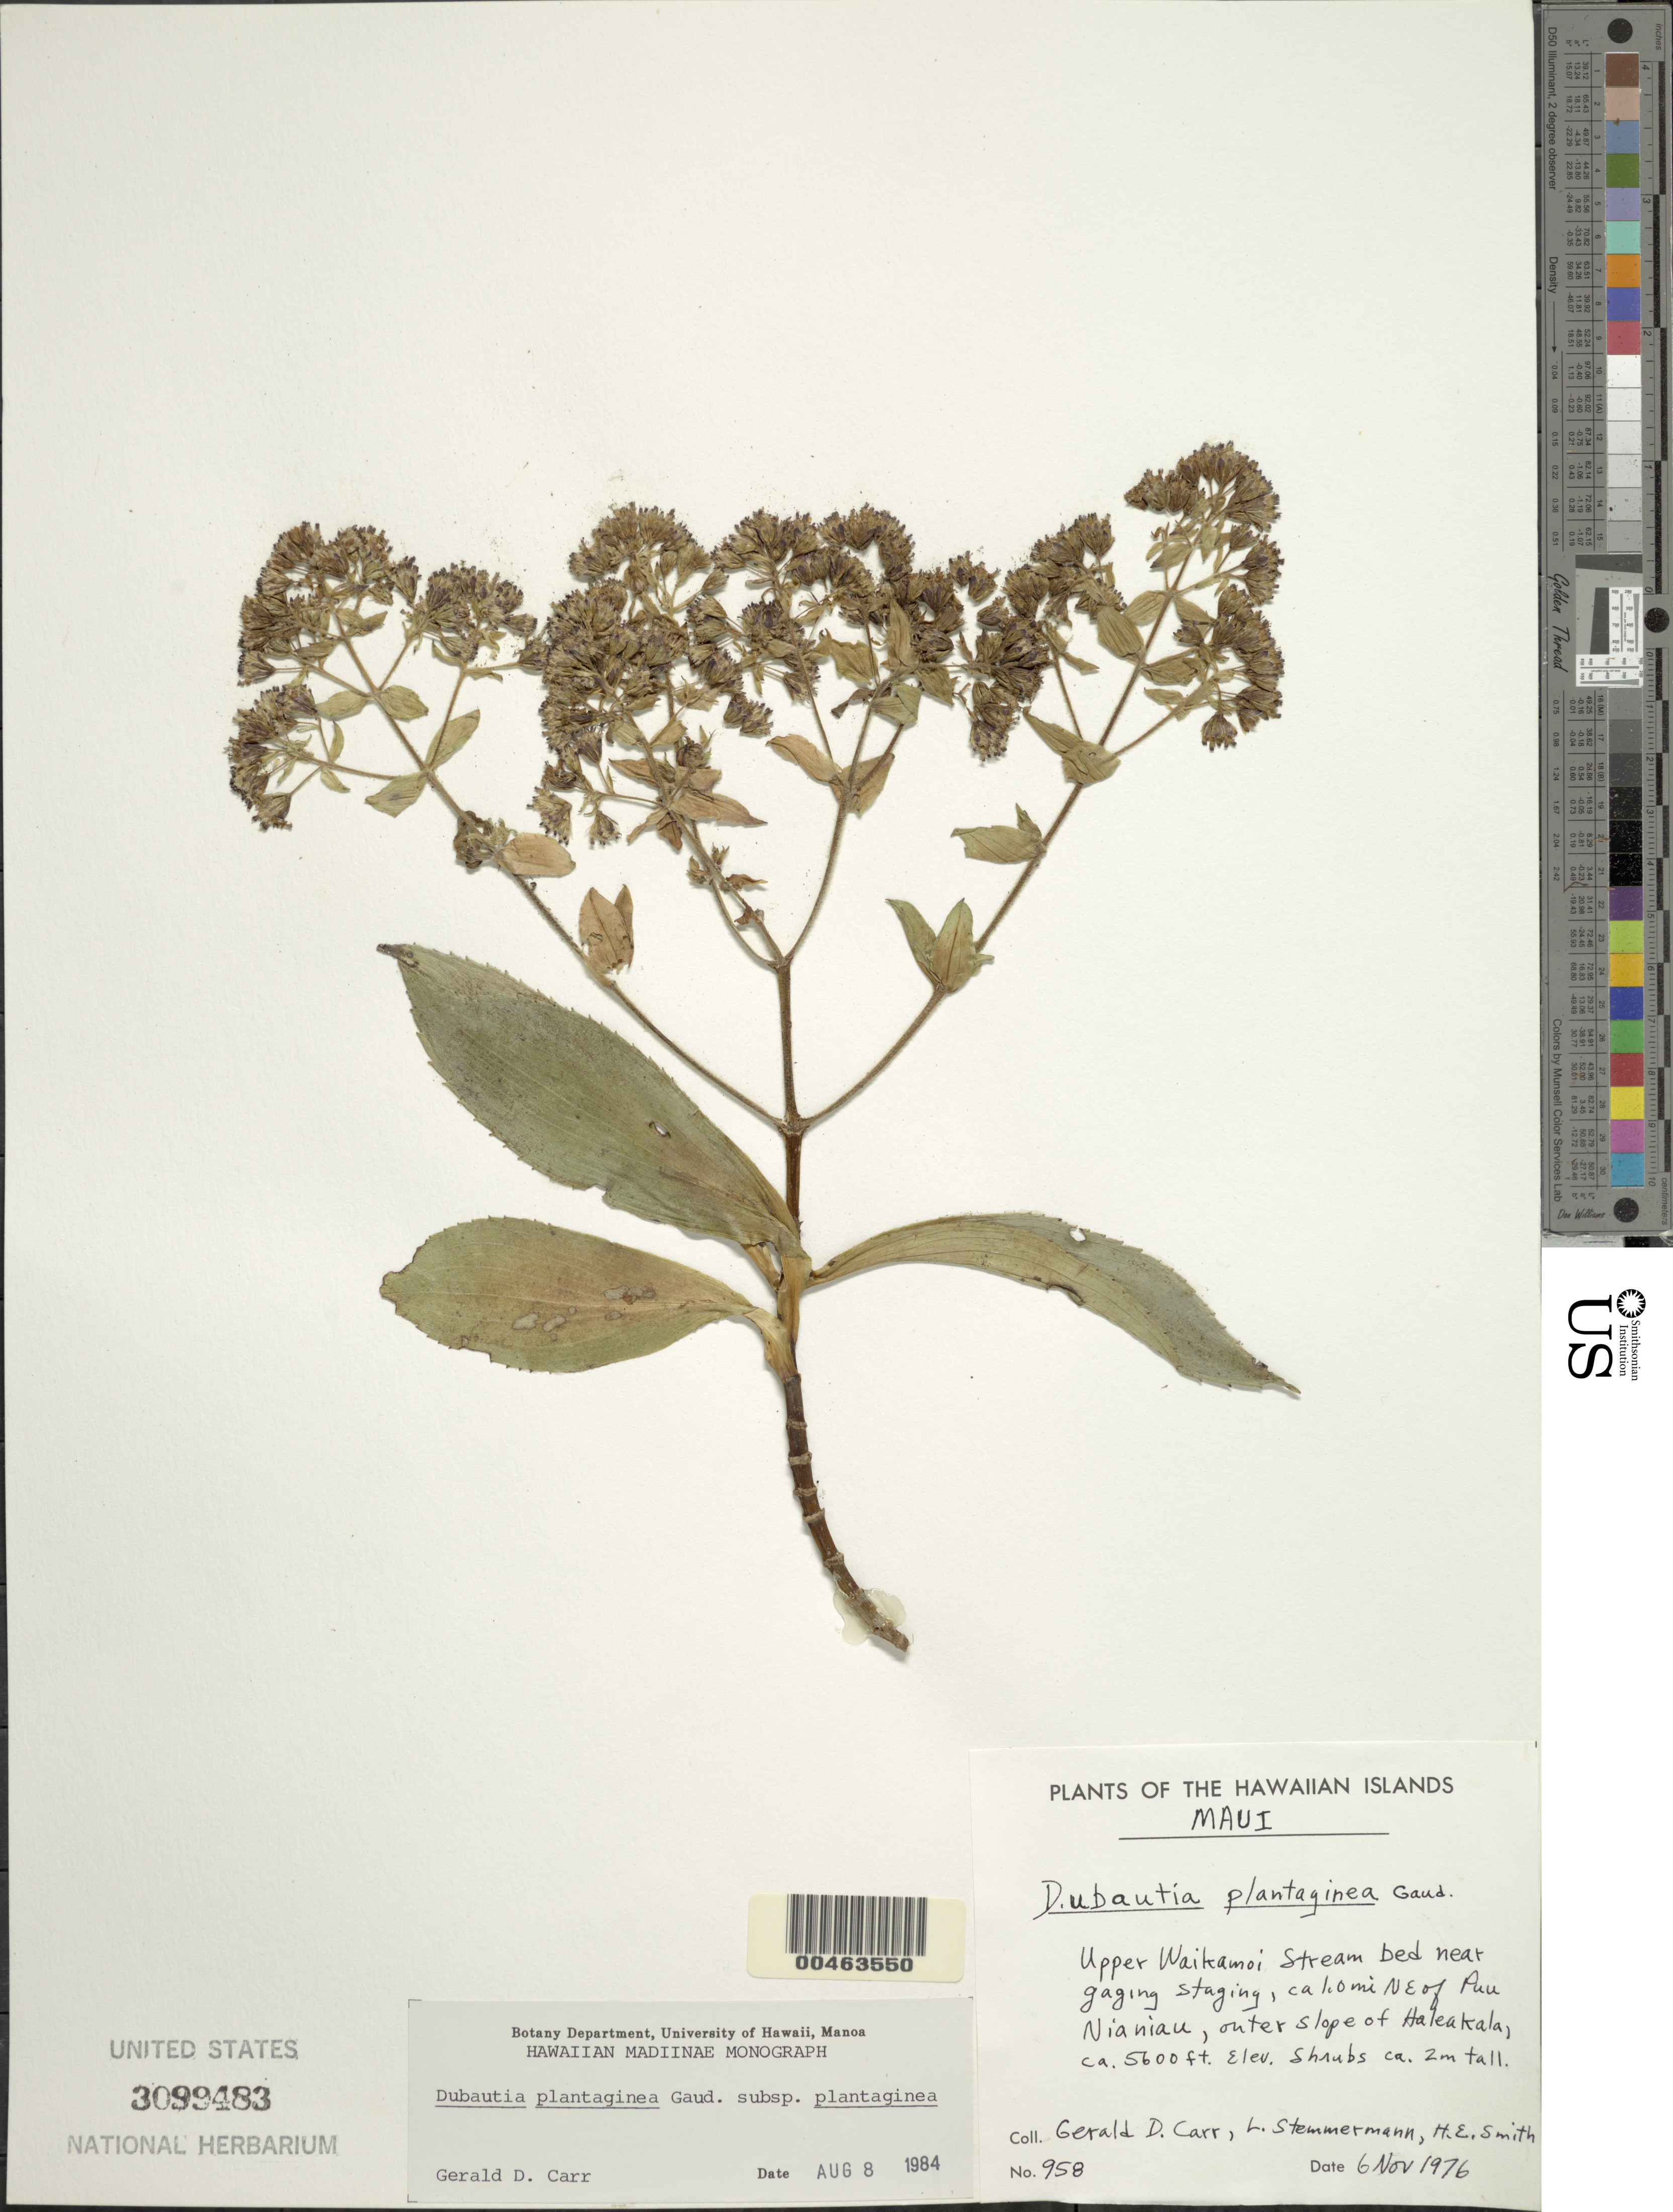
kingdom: Plantae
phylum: Tracheophyta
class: Magnoliopsida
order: Asterales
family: Asteraceae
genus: Dubautia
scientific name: Dubautia plantaginea subsp. plantaginea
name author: Gaudich.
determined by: Carr, G. D.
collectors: G. D. Carr, L. Stemmermann & H. E. Smith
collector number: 958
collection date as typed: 6 Nov 1976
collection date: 1976-11-06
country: United States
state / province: Hawaii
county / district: Maui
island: Maui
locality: Upper Waikamoi Stream bed near gaging staging, ca 1.0 mi NE of Puu Nianiau, outer slope of Haleakala.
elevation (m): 1707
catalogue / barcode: US 3099483